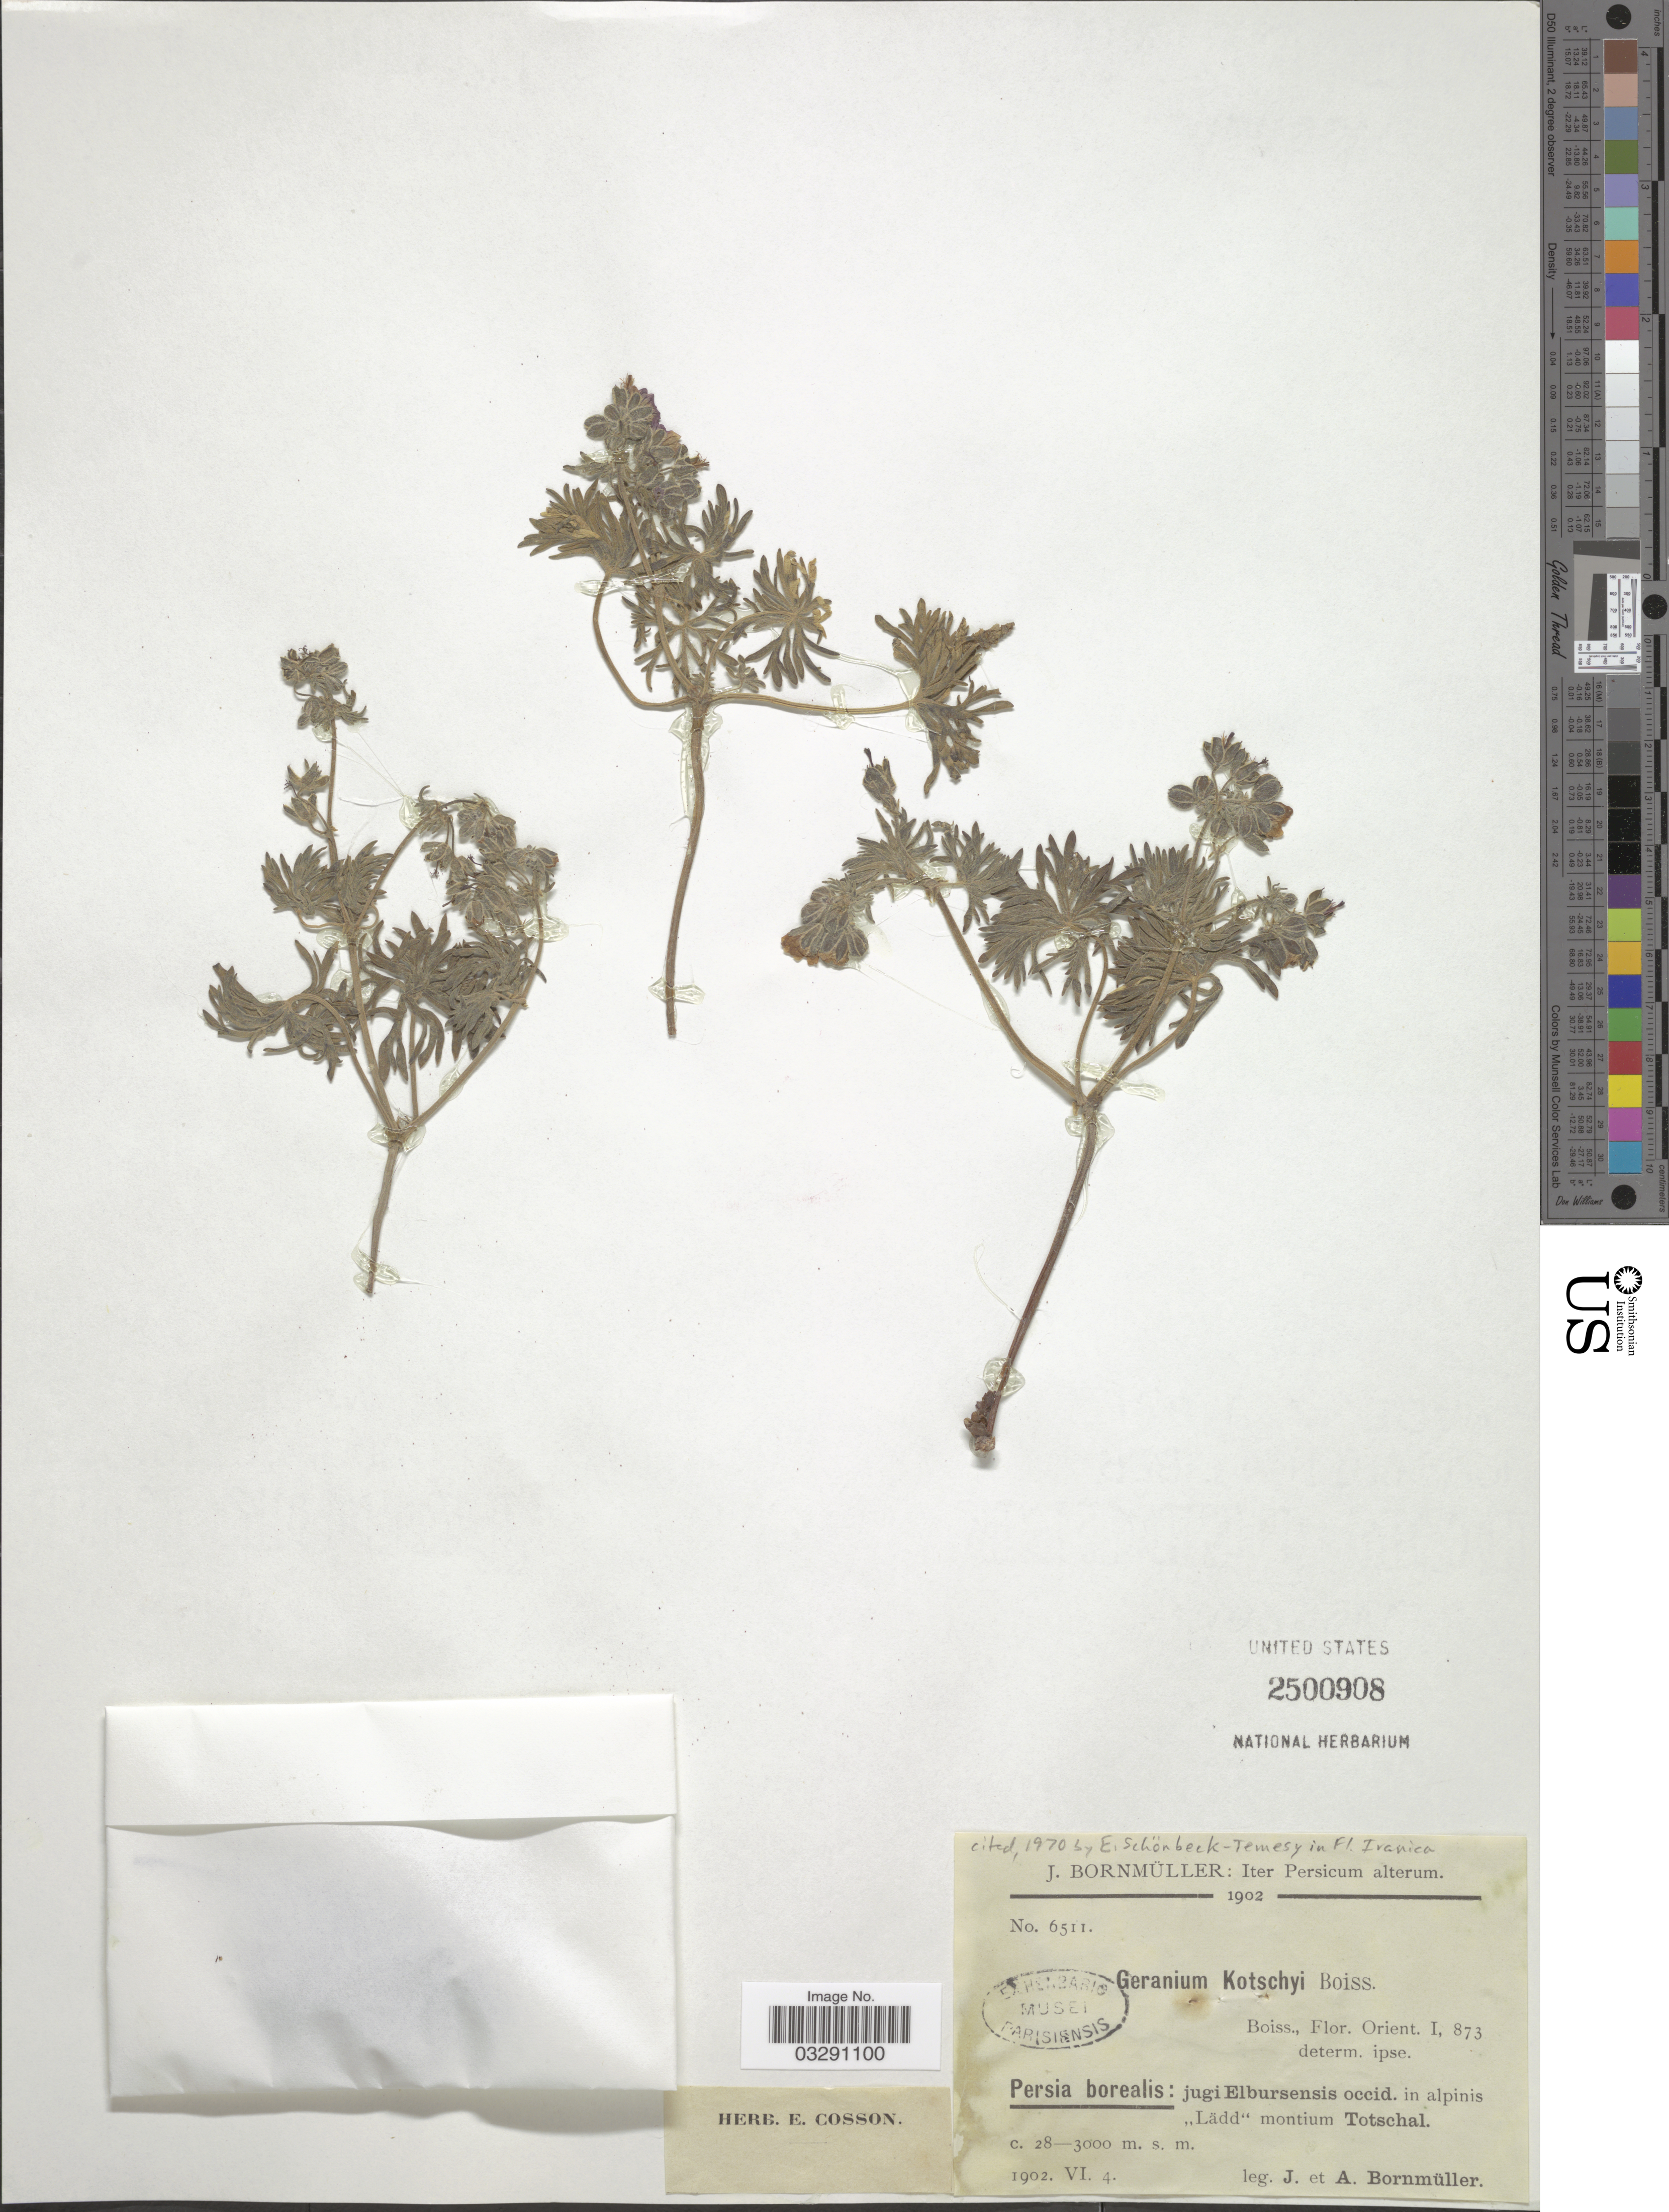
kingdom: Plantae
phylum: Tracheophyta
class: Magnoliopsida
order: Geraniales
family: Geraniaceae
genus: Geranium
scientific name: Geranium kotschyi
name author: Boiss.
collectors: J. Bornmüller & A. Bornmüller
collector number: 6511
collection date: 1902-06-04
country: Iran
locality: Persia borealis: jugi Elbursensis occid. in alpinis "Lädd" montium Totschal.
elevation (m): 2800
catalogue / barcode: US 2500908